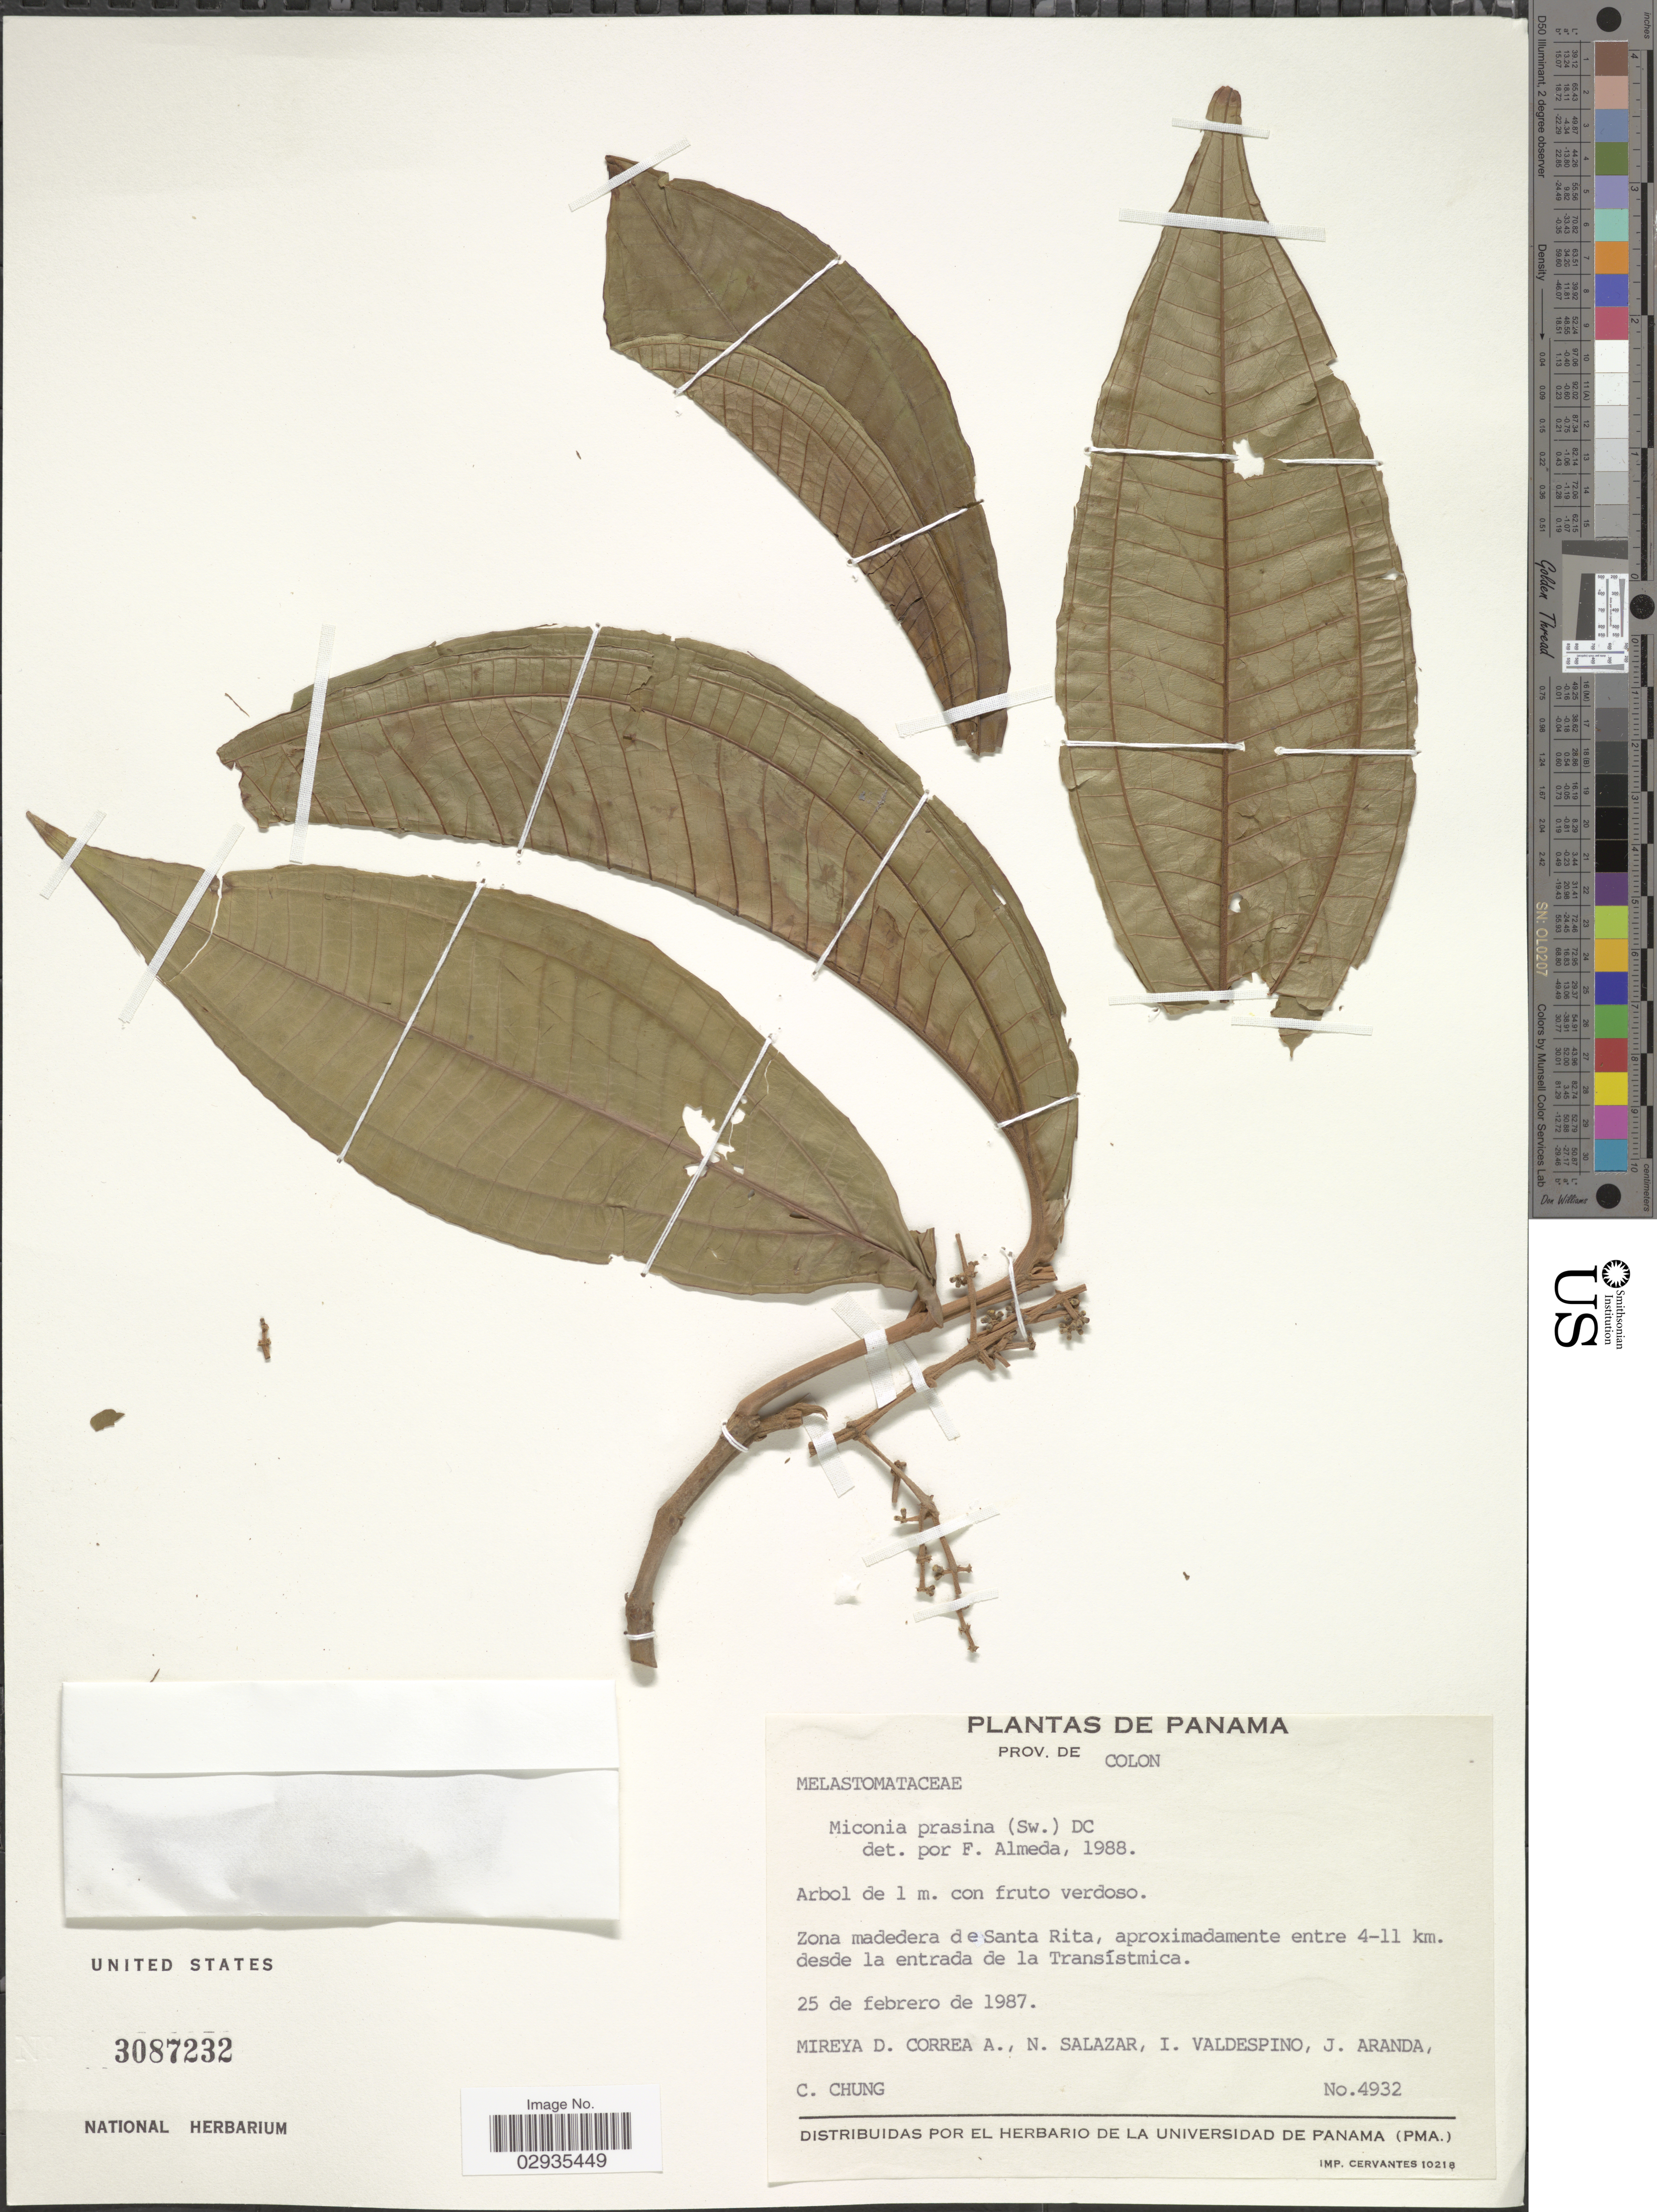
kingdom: Plantae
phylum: Tracheophyta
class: Magnoliopsida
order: Myrtales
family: Melastomataceae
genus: Miconia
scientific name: Miconia prasina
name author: (Sw.) DC.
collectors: M. D. Corrêa-A., N. Salazar, I. Valdespino, J. Aranda & C. Chung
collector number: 4932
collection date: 1987-02-25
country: Panama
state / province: Colón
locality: Zona madedera d e Santa Rita, aproximadamente entre 4-11 km. desde la entrada de la Transístmica.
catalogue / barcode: US 3087232